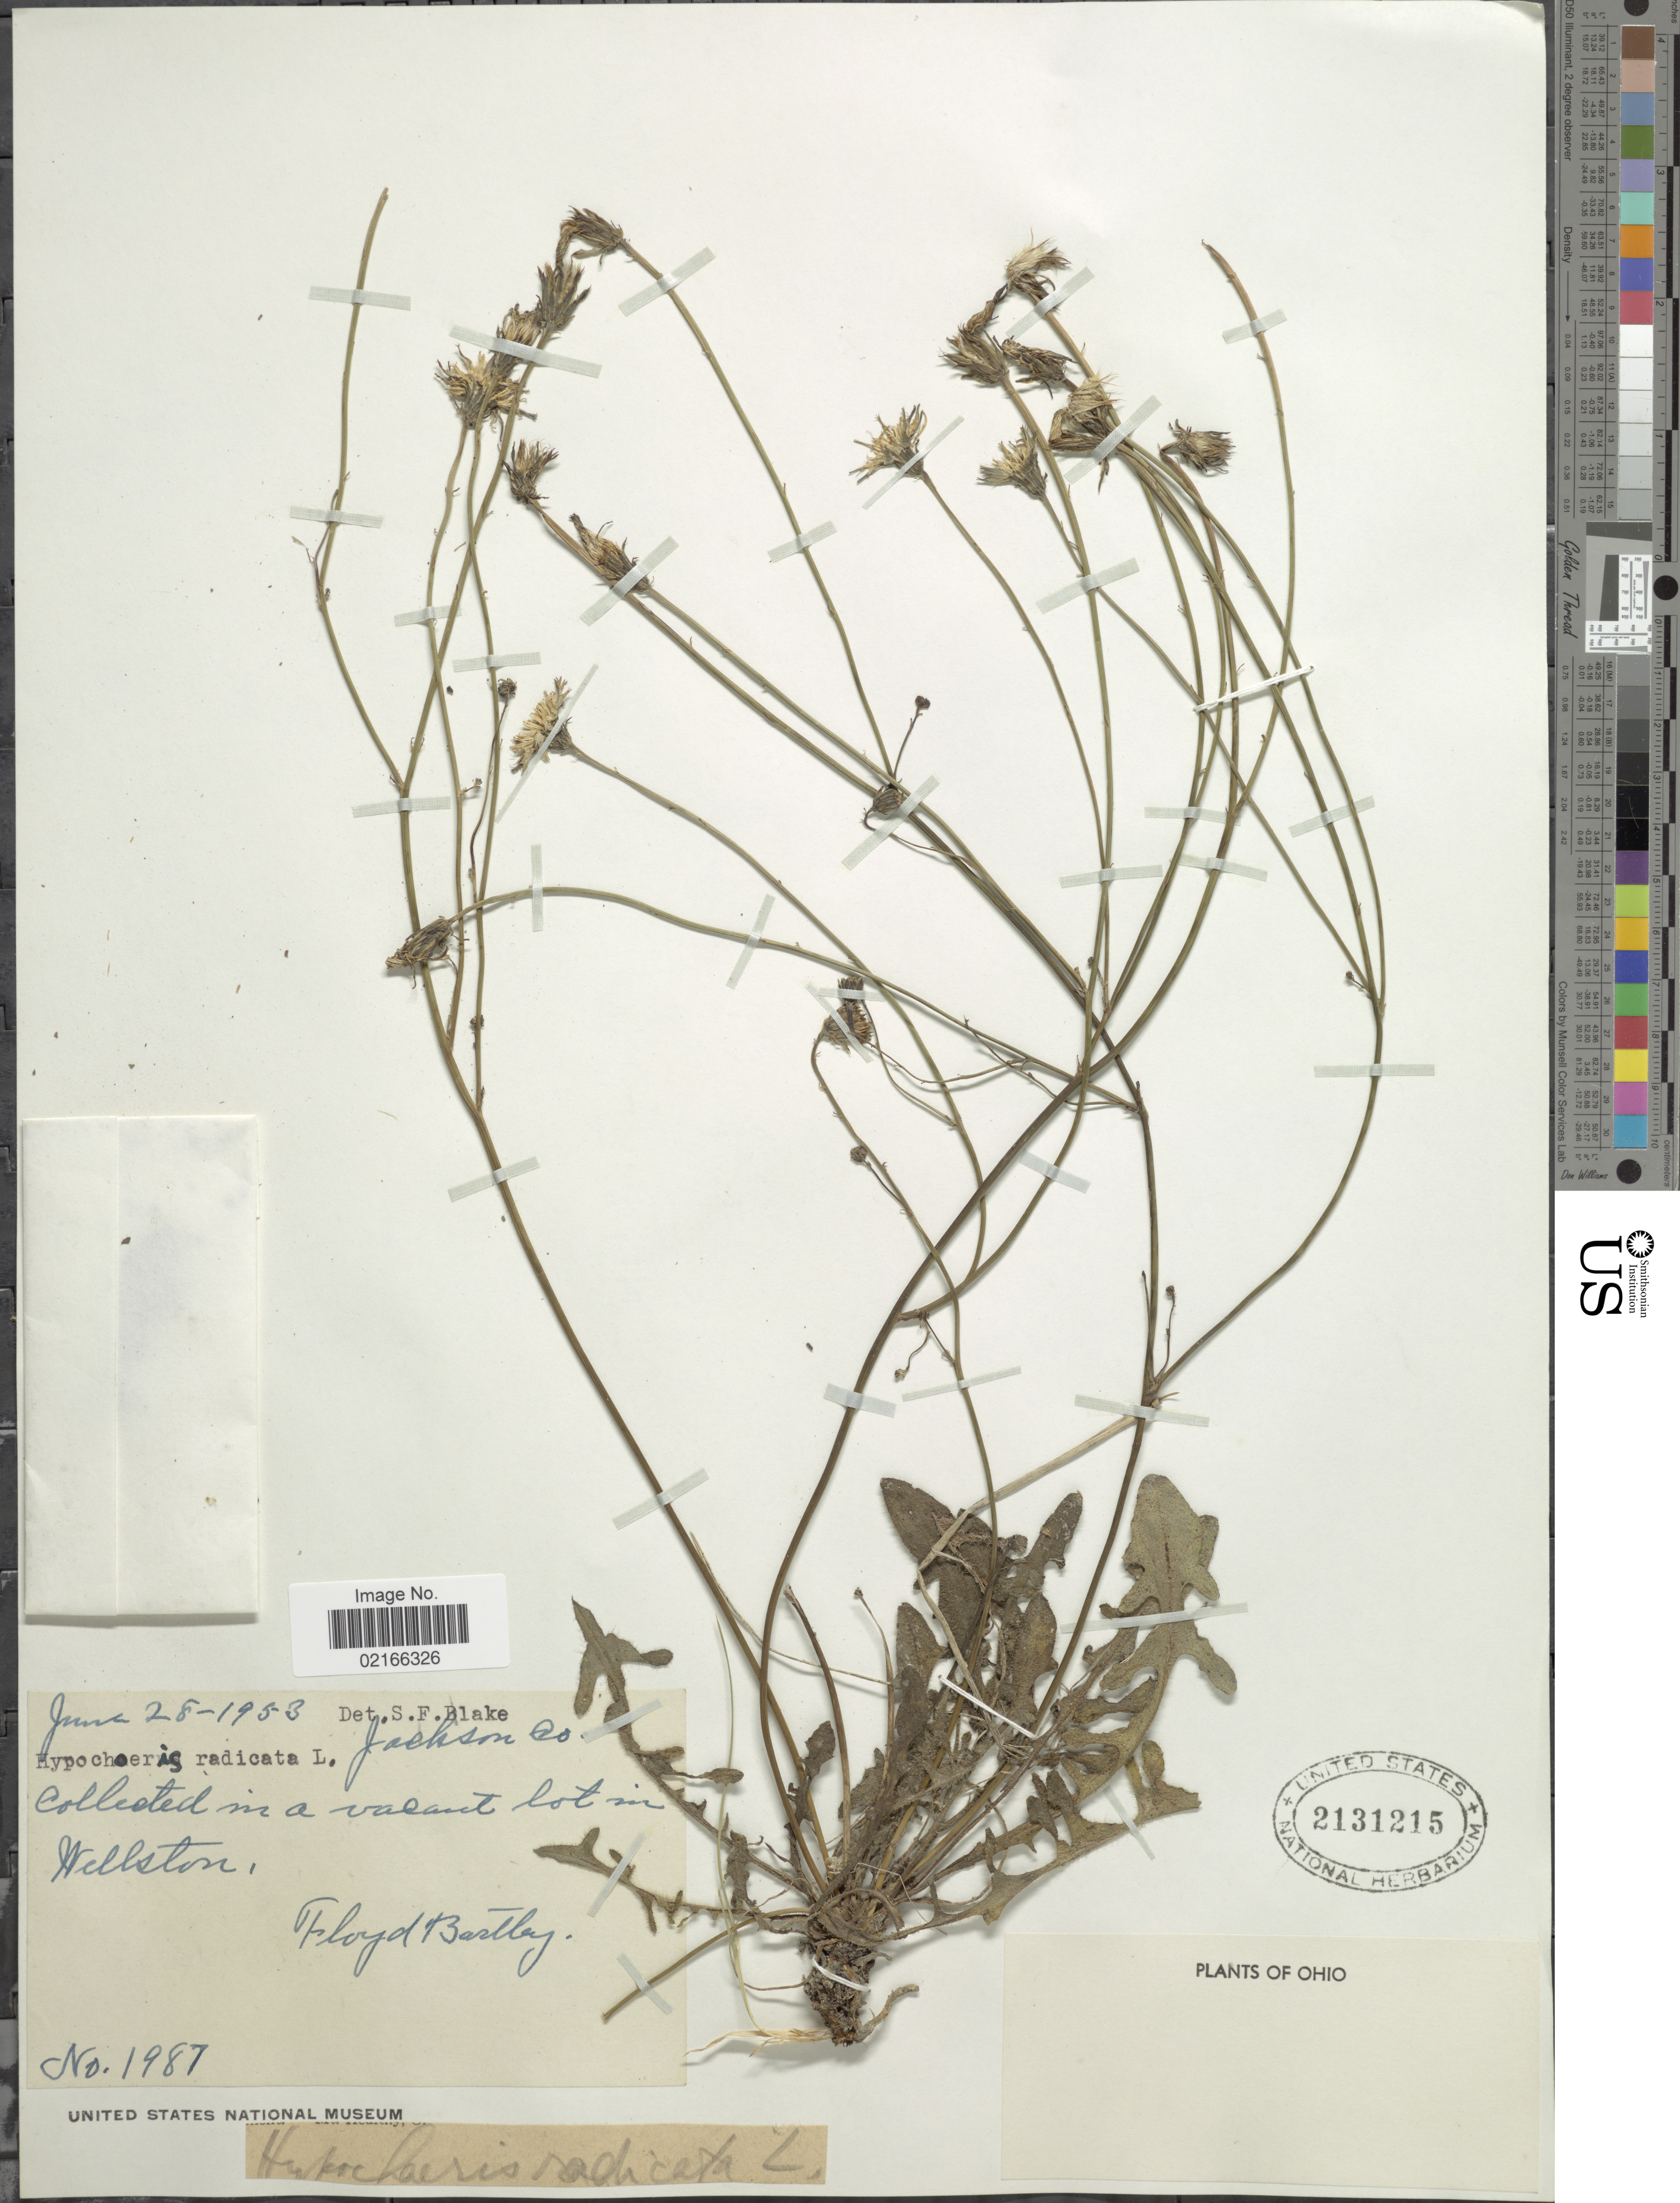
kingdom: Plantae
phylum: Tracheophyta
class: Magnoliopsida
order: Asterales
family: Asteraceae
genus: Hypochaeris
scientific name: Hypochaeris radicata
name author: L.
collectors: F. Bartley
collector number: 1987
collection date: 1953-06-28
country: United States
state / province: Ohio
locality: Jackson Co. Wellston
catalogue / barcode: US 2131215